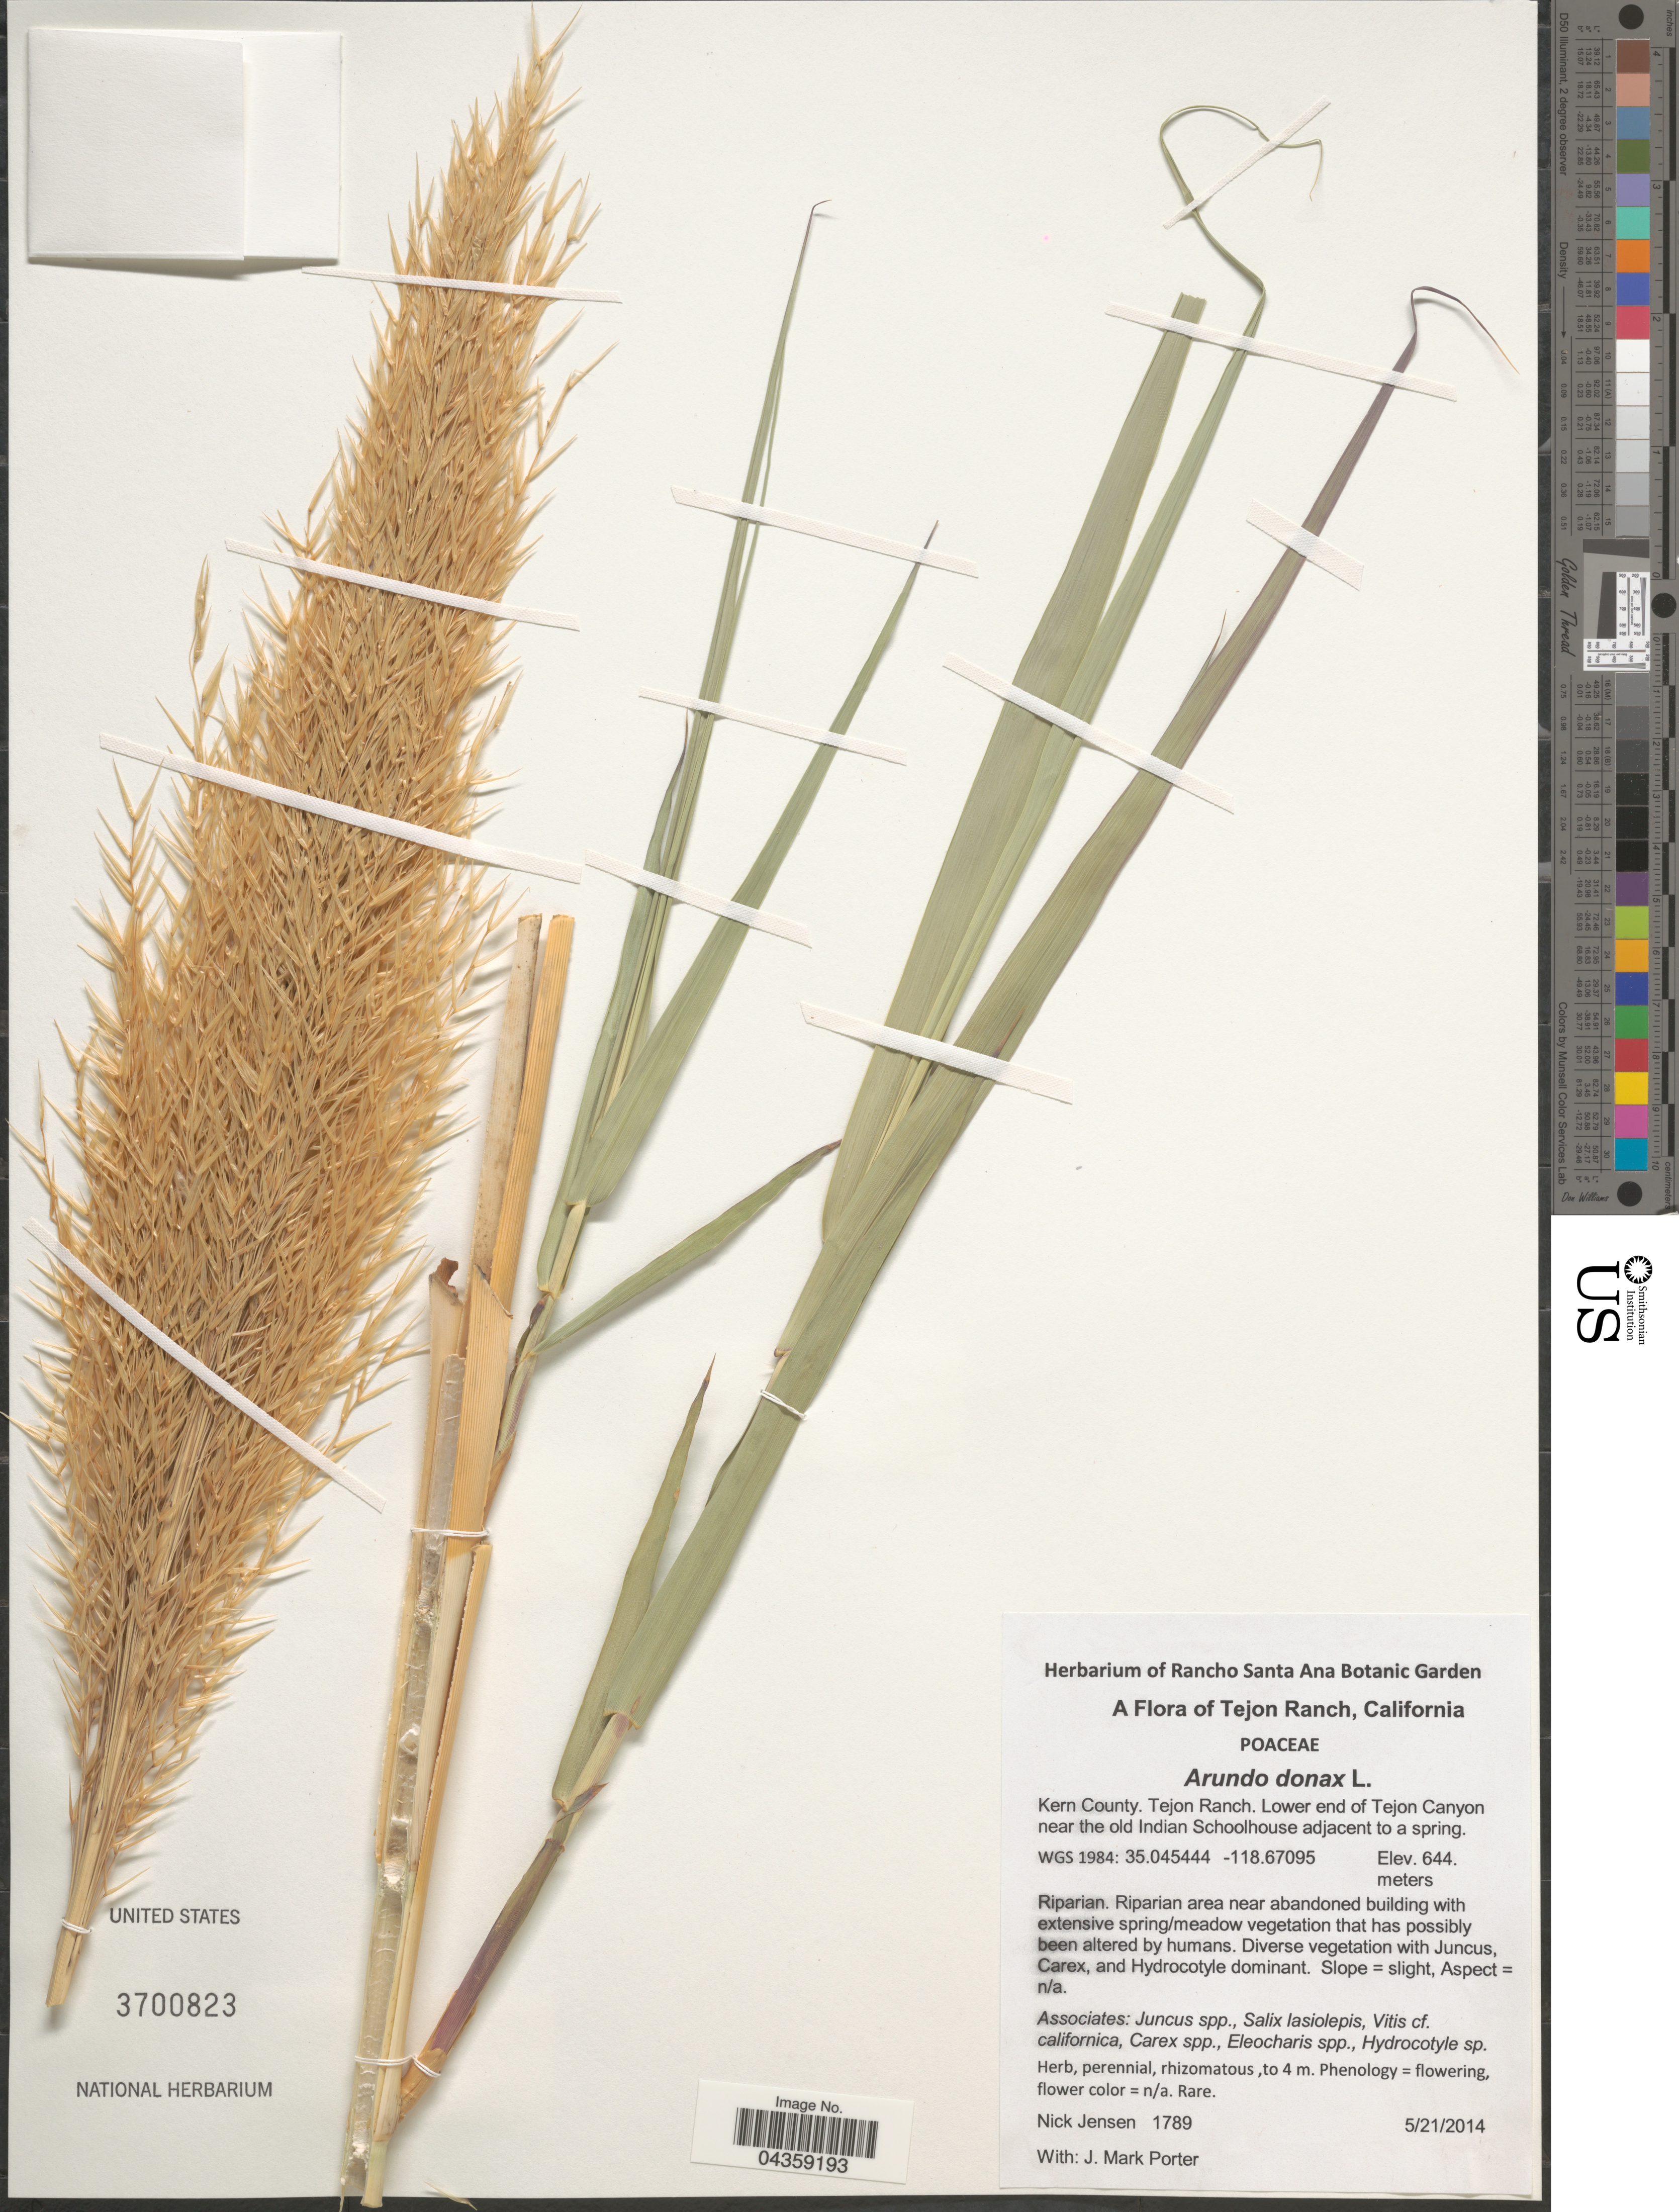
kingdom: Plantae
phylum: Tracheophyta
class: Liliopsida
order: Poales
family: Poaceae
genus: Arundo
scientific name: Arundo donax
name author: L.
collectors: N. Jensen & J. M. Porter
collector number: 1789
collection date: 2014-05-21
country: United States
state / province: California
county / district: Kern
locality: Kern County. Tejon Ranch. Lower end of Tejon Canyon near the old Indian Schoolhouse adjacent to a spring. WGS 1984: 35.045444 - 118.67095.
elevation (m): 644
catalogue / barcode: US 3700823